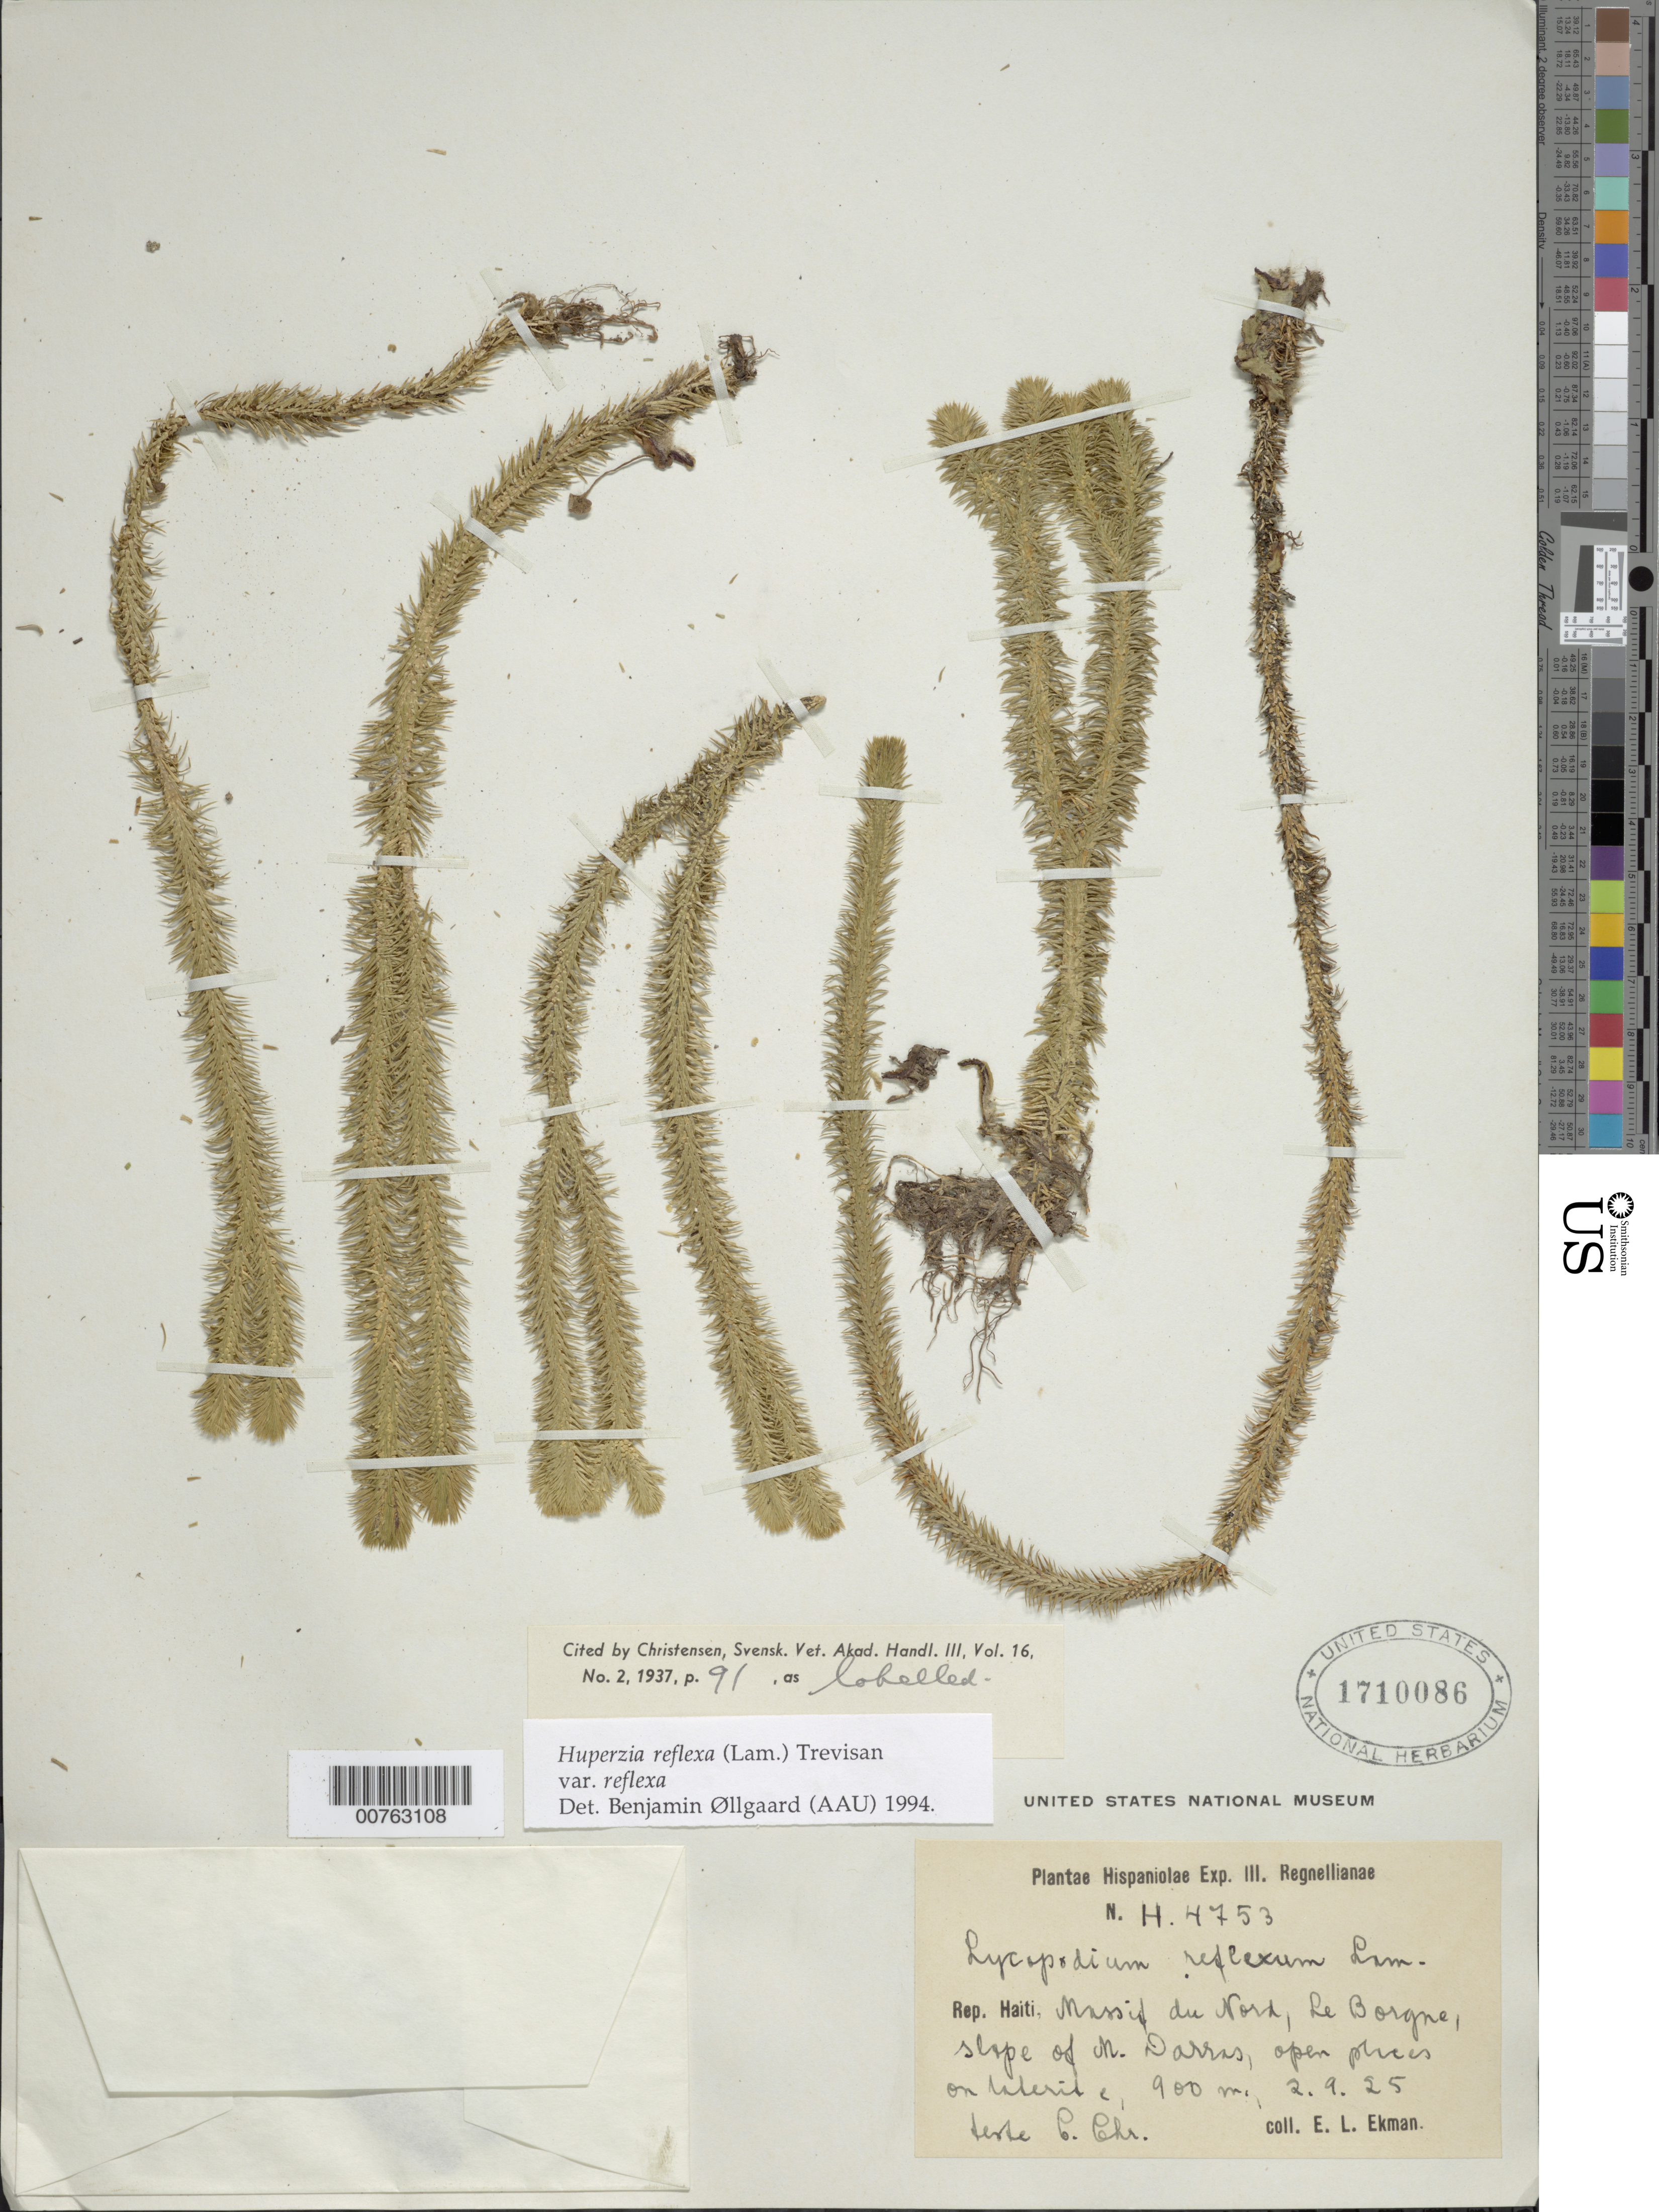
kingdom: Plantae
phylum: Tracheophyta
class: Lycopodiopsida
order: Lycopodiales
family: Lycopodiaceae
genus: Phlegmariurus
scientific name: Phlegmariurus reflexus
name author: (Lam.) B. Øllg.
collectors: E. L. Ekman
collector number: H 4753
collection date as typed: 02 Sep 1925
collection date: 1925-09-02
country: Haiti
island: Hispaniola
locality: Massif du Nord, Le Borgne, slope of M. Darres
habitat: Open places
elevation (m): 900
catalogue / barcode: US 1710086